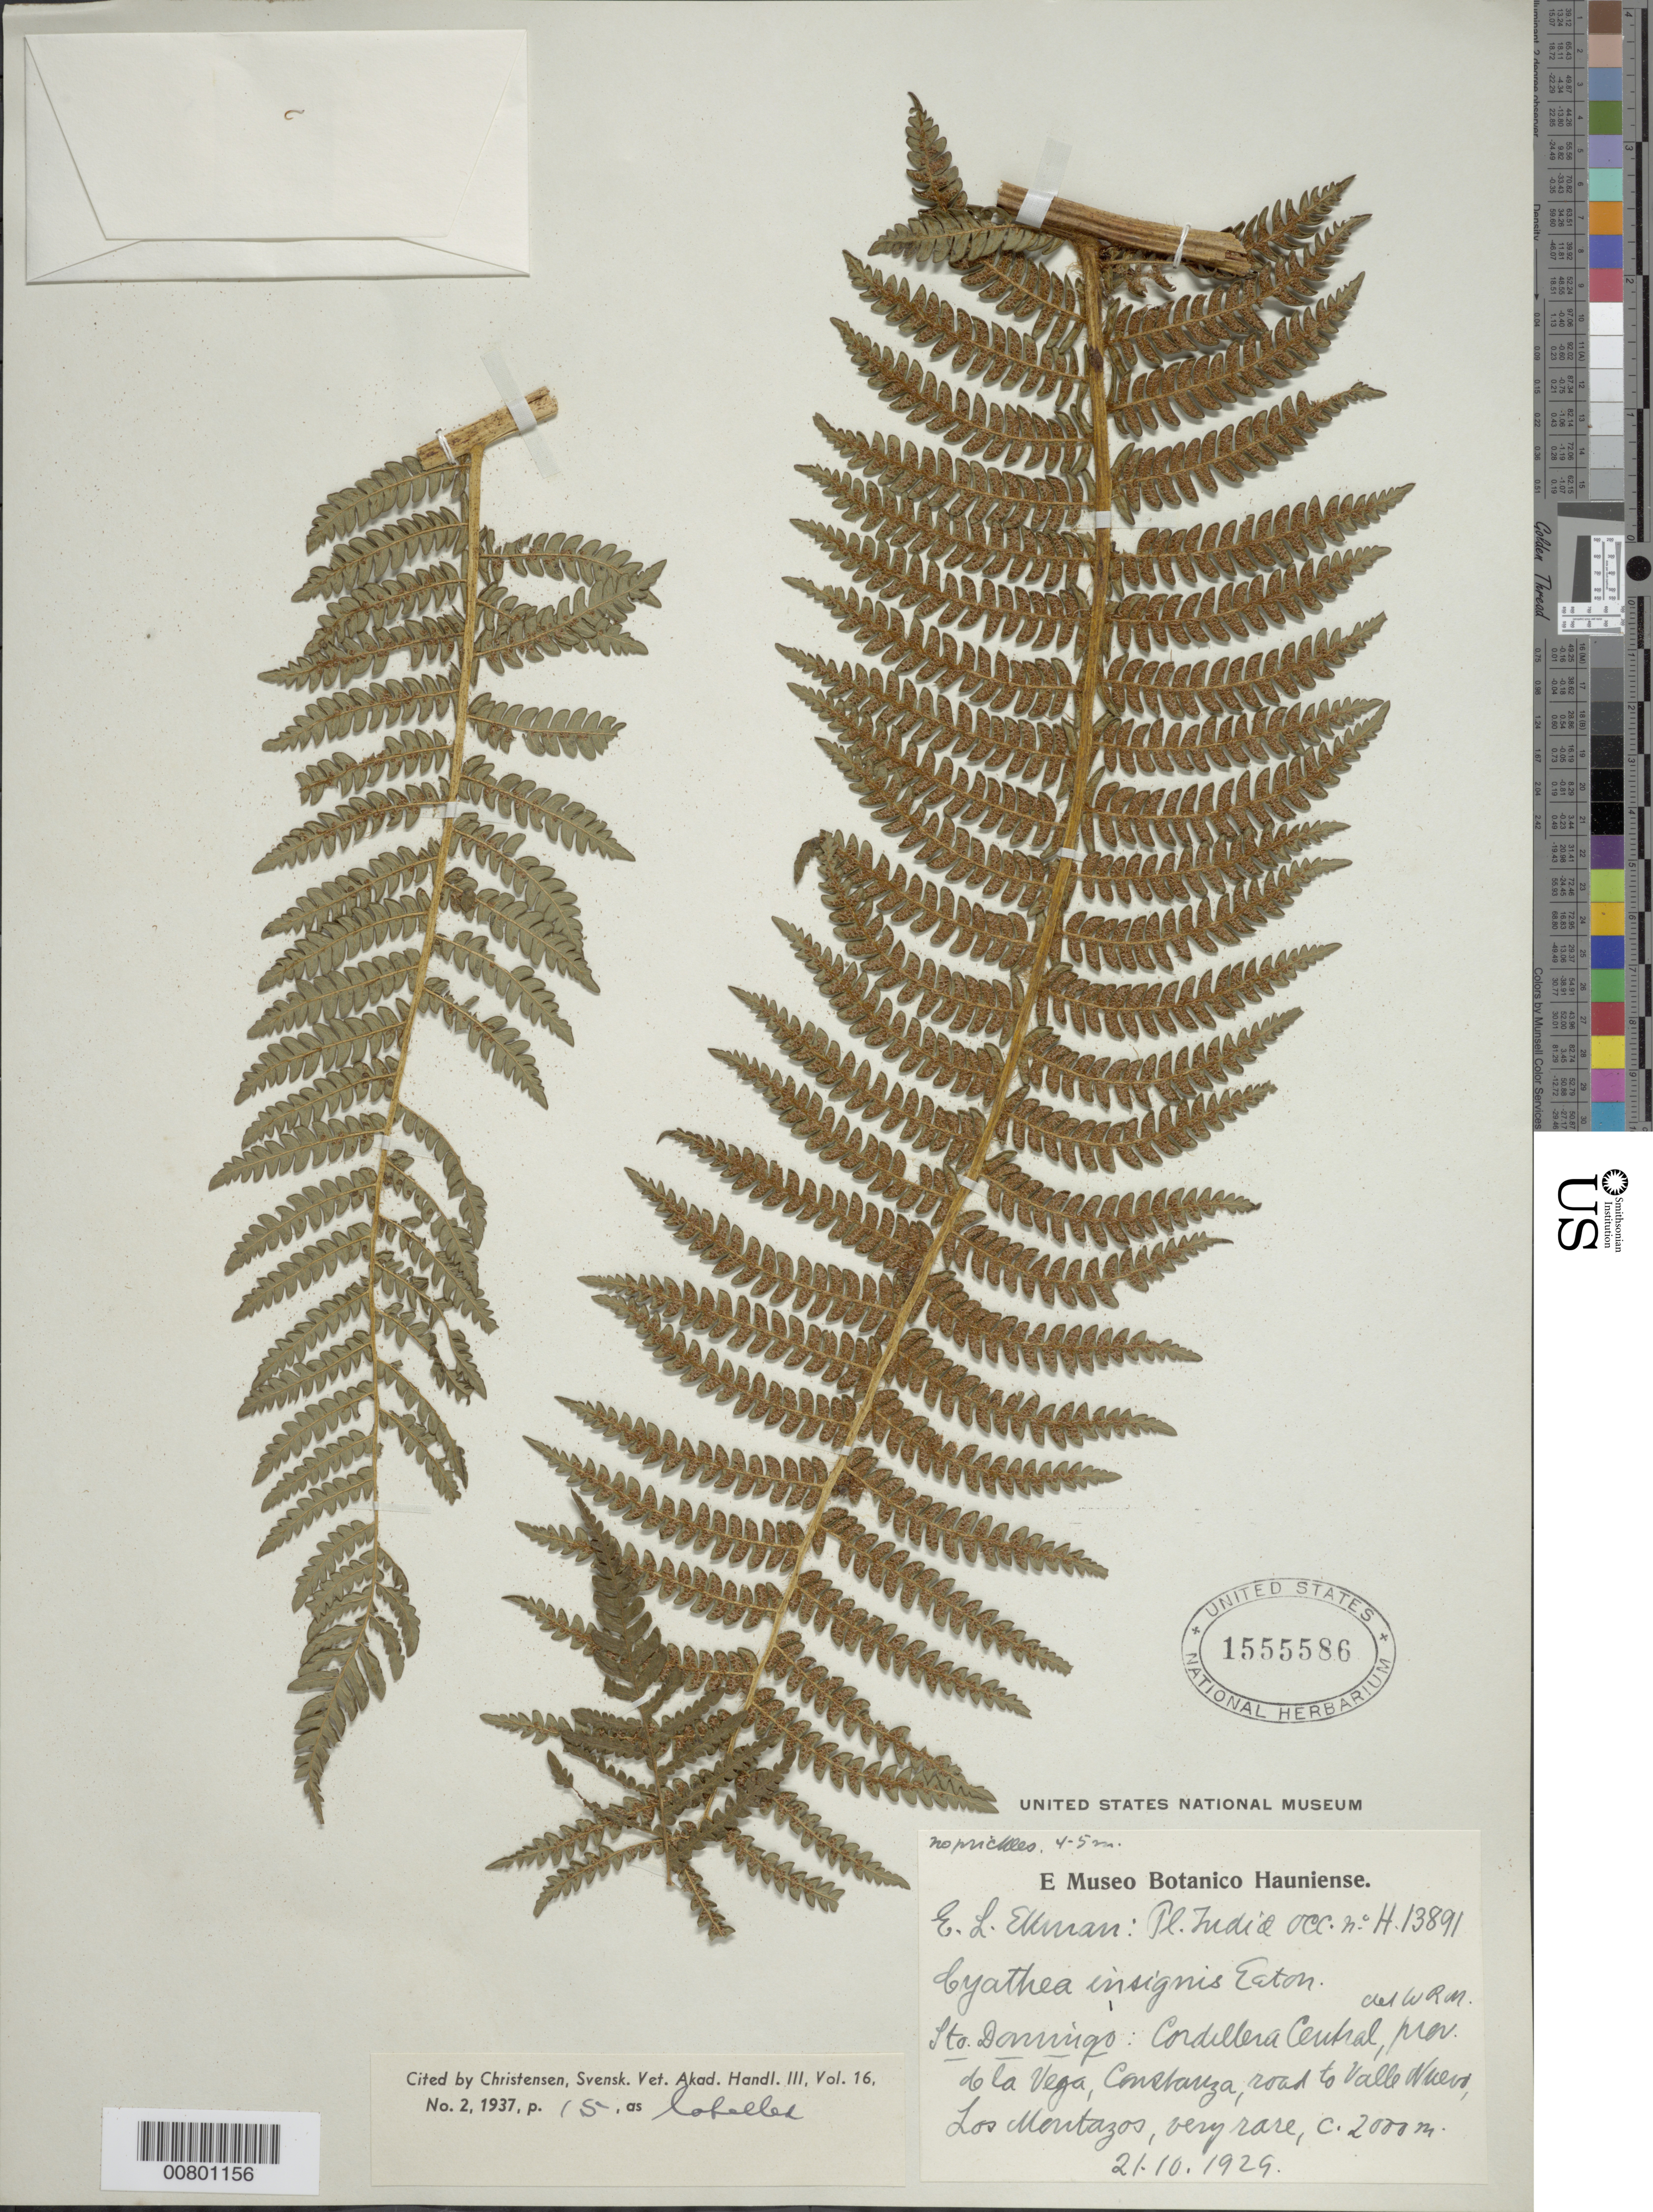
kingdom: Plantae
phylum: Tracheophyta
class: Polypodiopsida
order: Cyatheales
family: Cyatheaceae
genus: Sphaeropteris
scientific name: Sphaeropteris insignis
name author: (Eaton) R.M. Tryon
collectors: E. L. Ekman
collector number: H 13891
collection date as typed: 21 Oct 1929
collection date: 1929-10-21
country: Dominican Republic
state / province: La Vega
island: Hispaniola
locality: Cordillera Central, Bonstanza, road to Valle Nuevo, Los Montazos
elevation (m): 2000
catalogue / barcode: US 155586